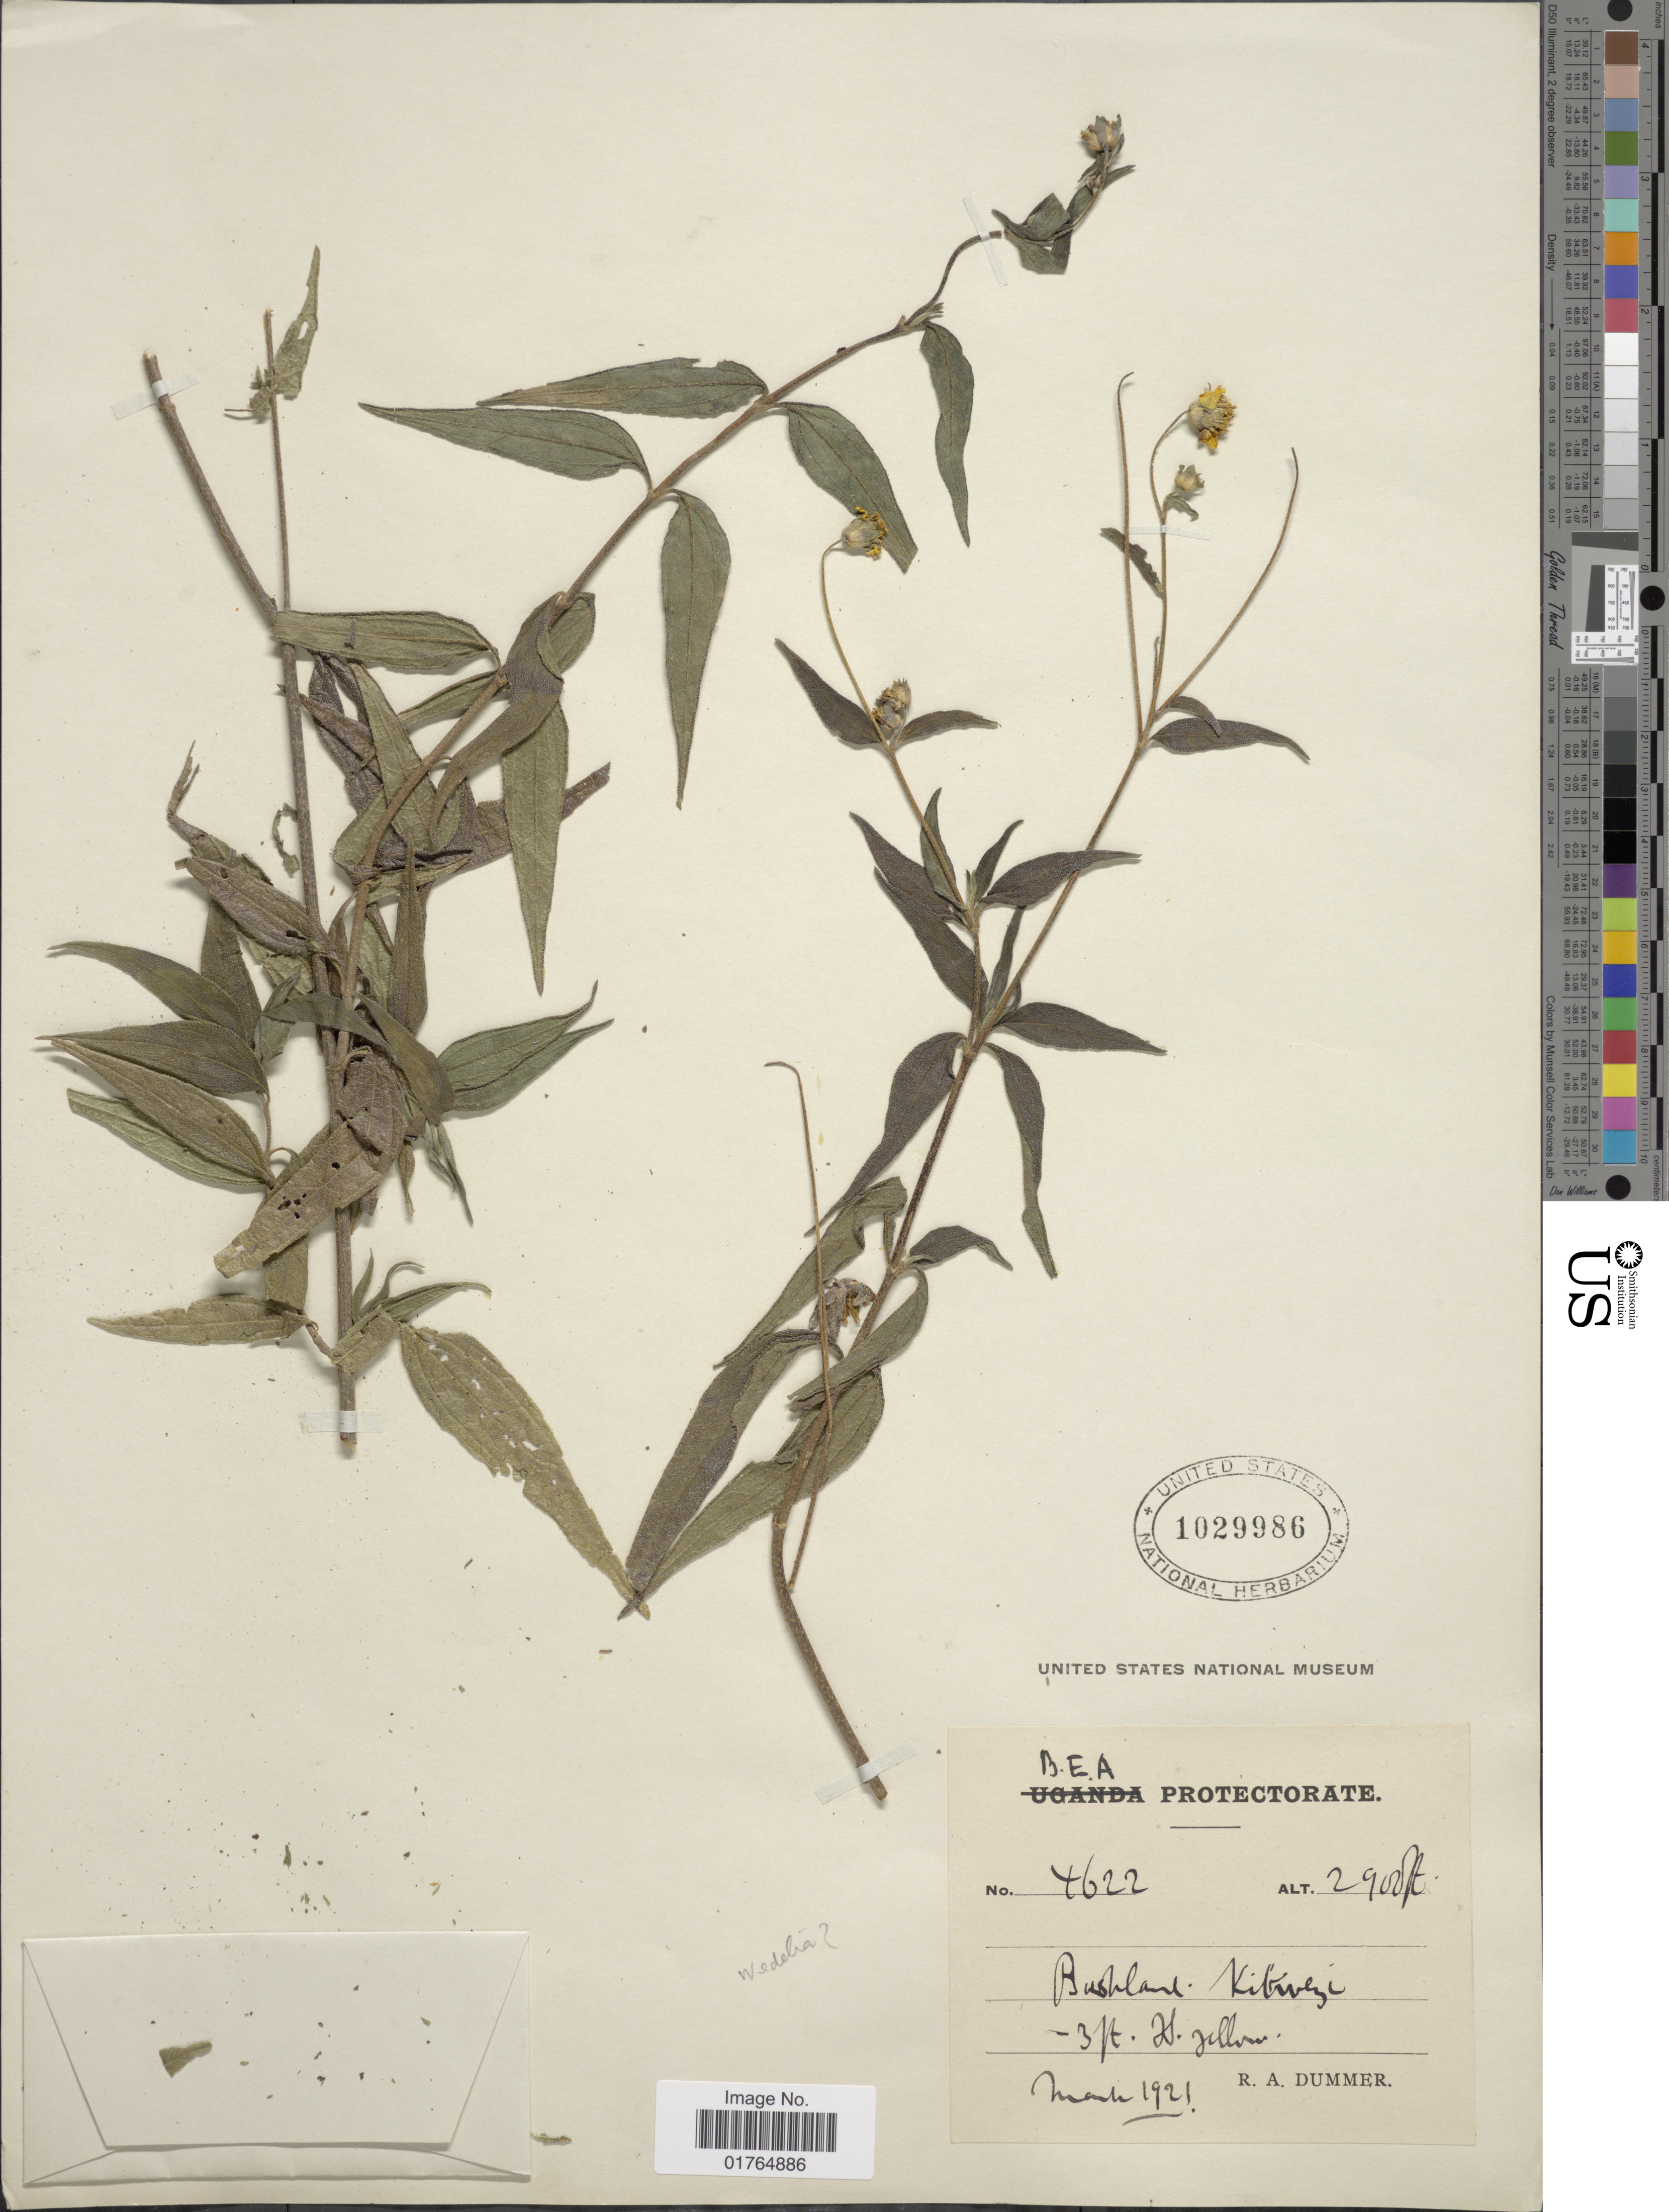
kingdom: Plantae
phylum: Tracheophyta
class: Magnoliopsida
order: Asterales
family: Asteraceae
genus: Wedelia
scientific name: Wedelia sp.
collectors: R. A. Dümmer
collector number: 4622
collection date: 1921-03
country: Uganda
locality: B. E. A. protectorate, Bushland, Kitwezi [interpreted]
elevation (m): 884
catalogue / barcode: US 1029986